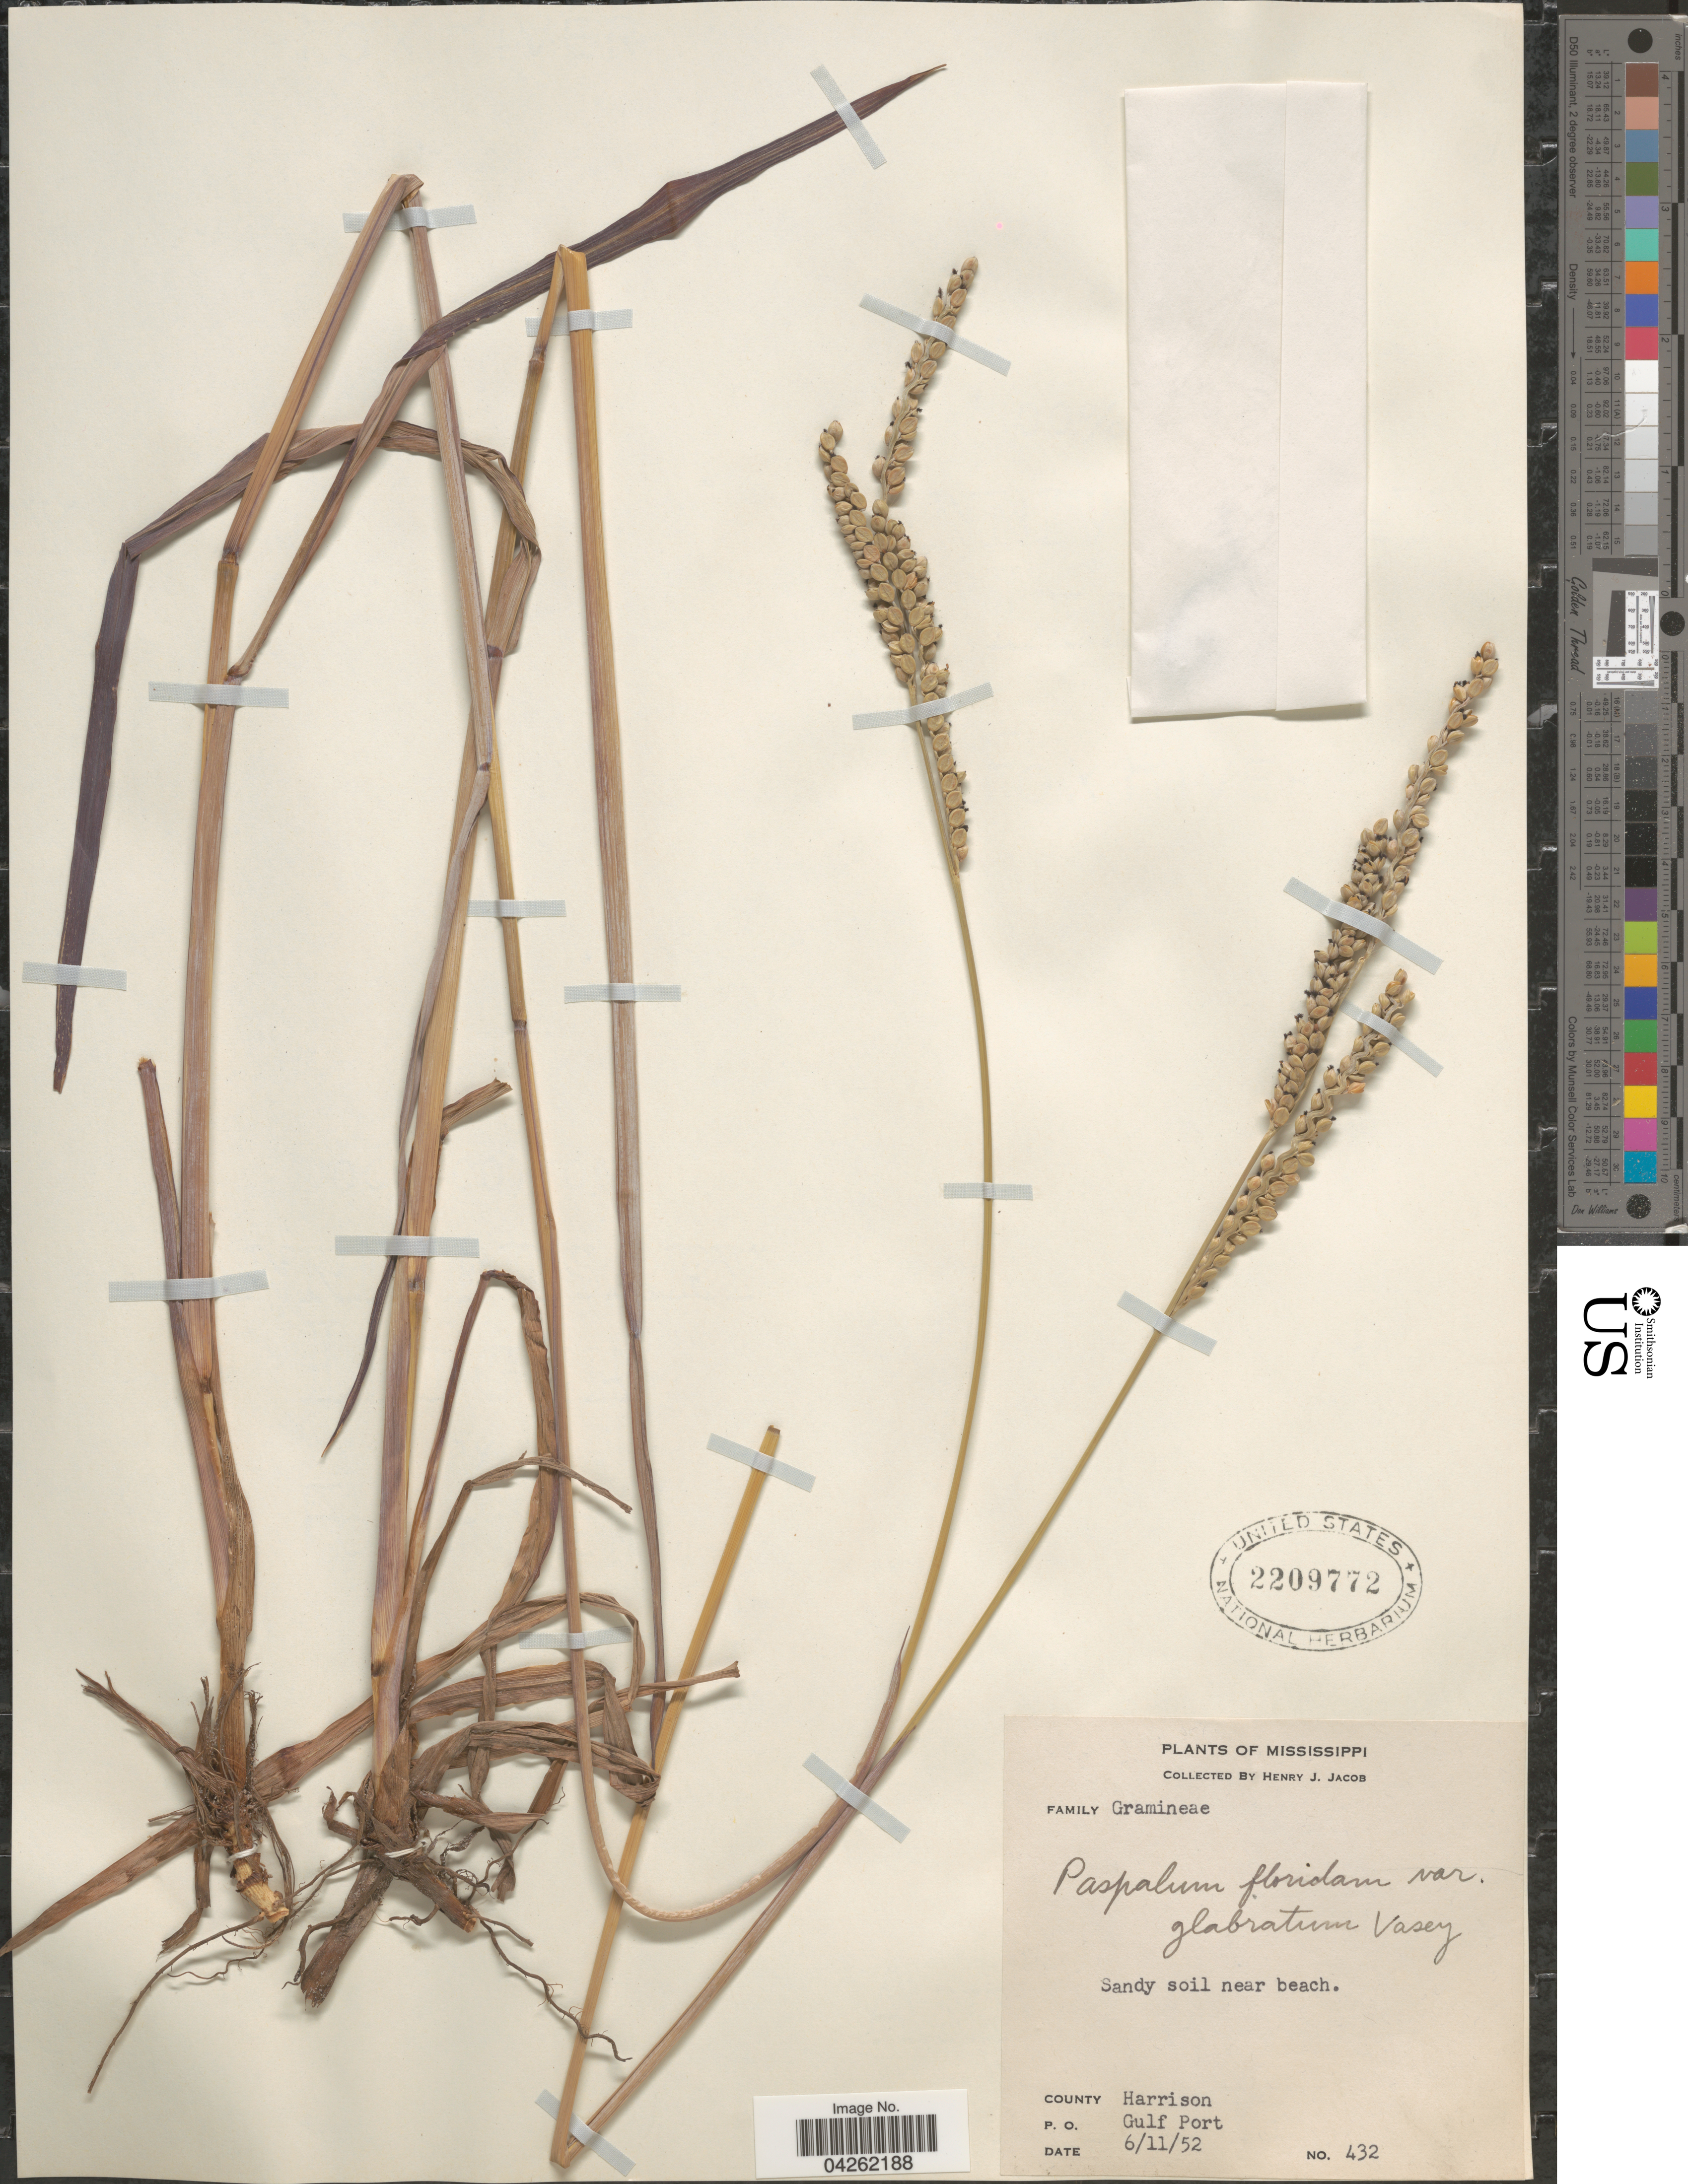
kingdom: Plantae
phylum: Tracheophyta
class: Liliopsida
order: Poales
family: Poaceae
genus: Paspalum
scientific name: Paspalum floridanum var. glabratum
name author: Engelm. ex Vasey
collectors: H. Jacob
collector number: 432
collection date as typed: Transcribed d/m/y: 11/6/52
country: United States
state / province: Mississippi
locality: Sandy soil near beach. County Harrison. P.O. Gulf Port.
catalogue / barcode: US 2209772